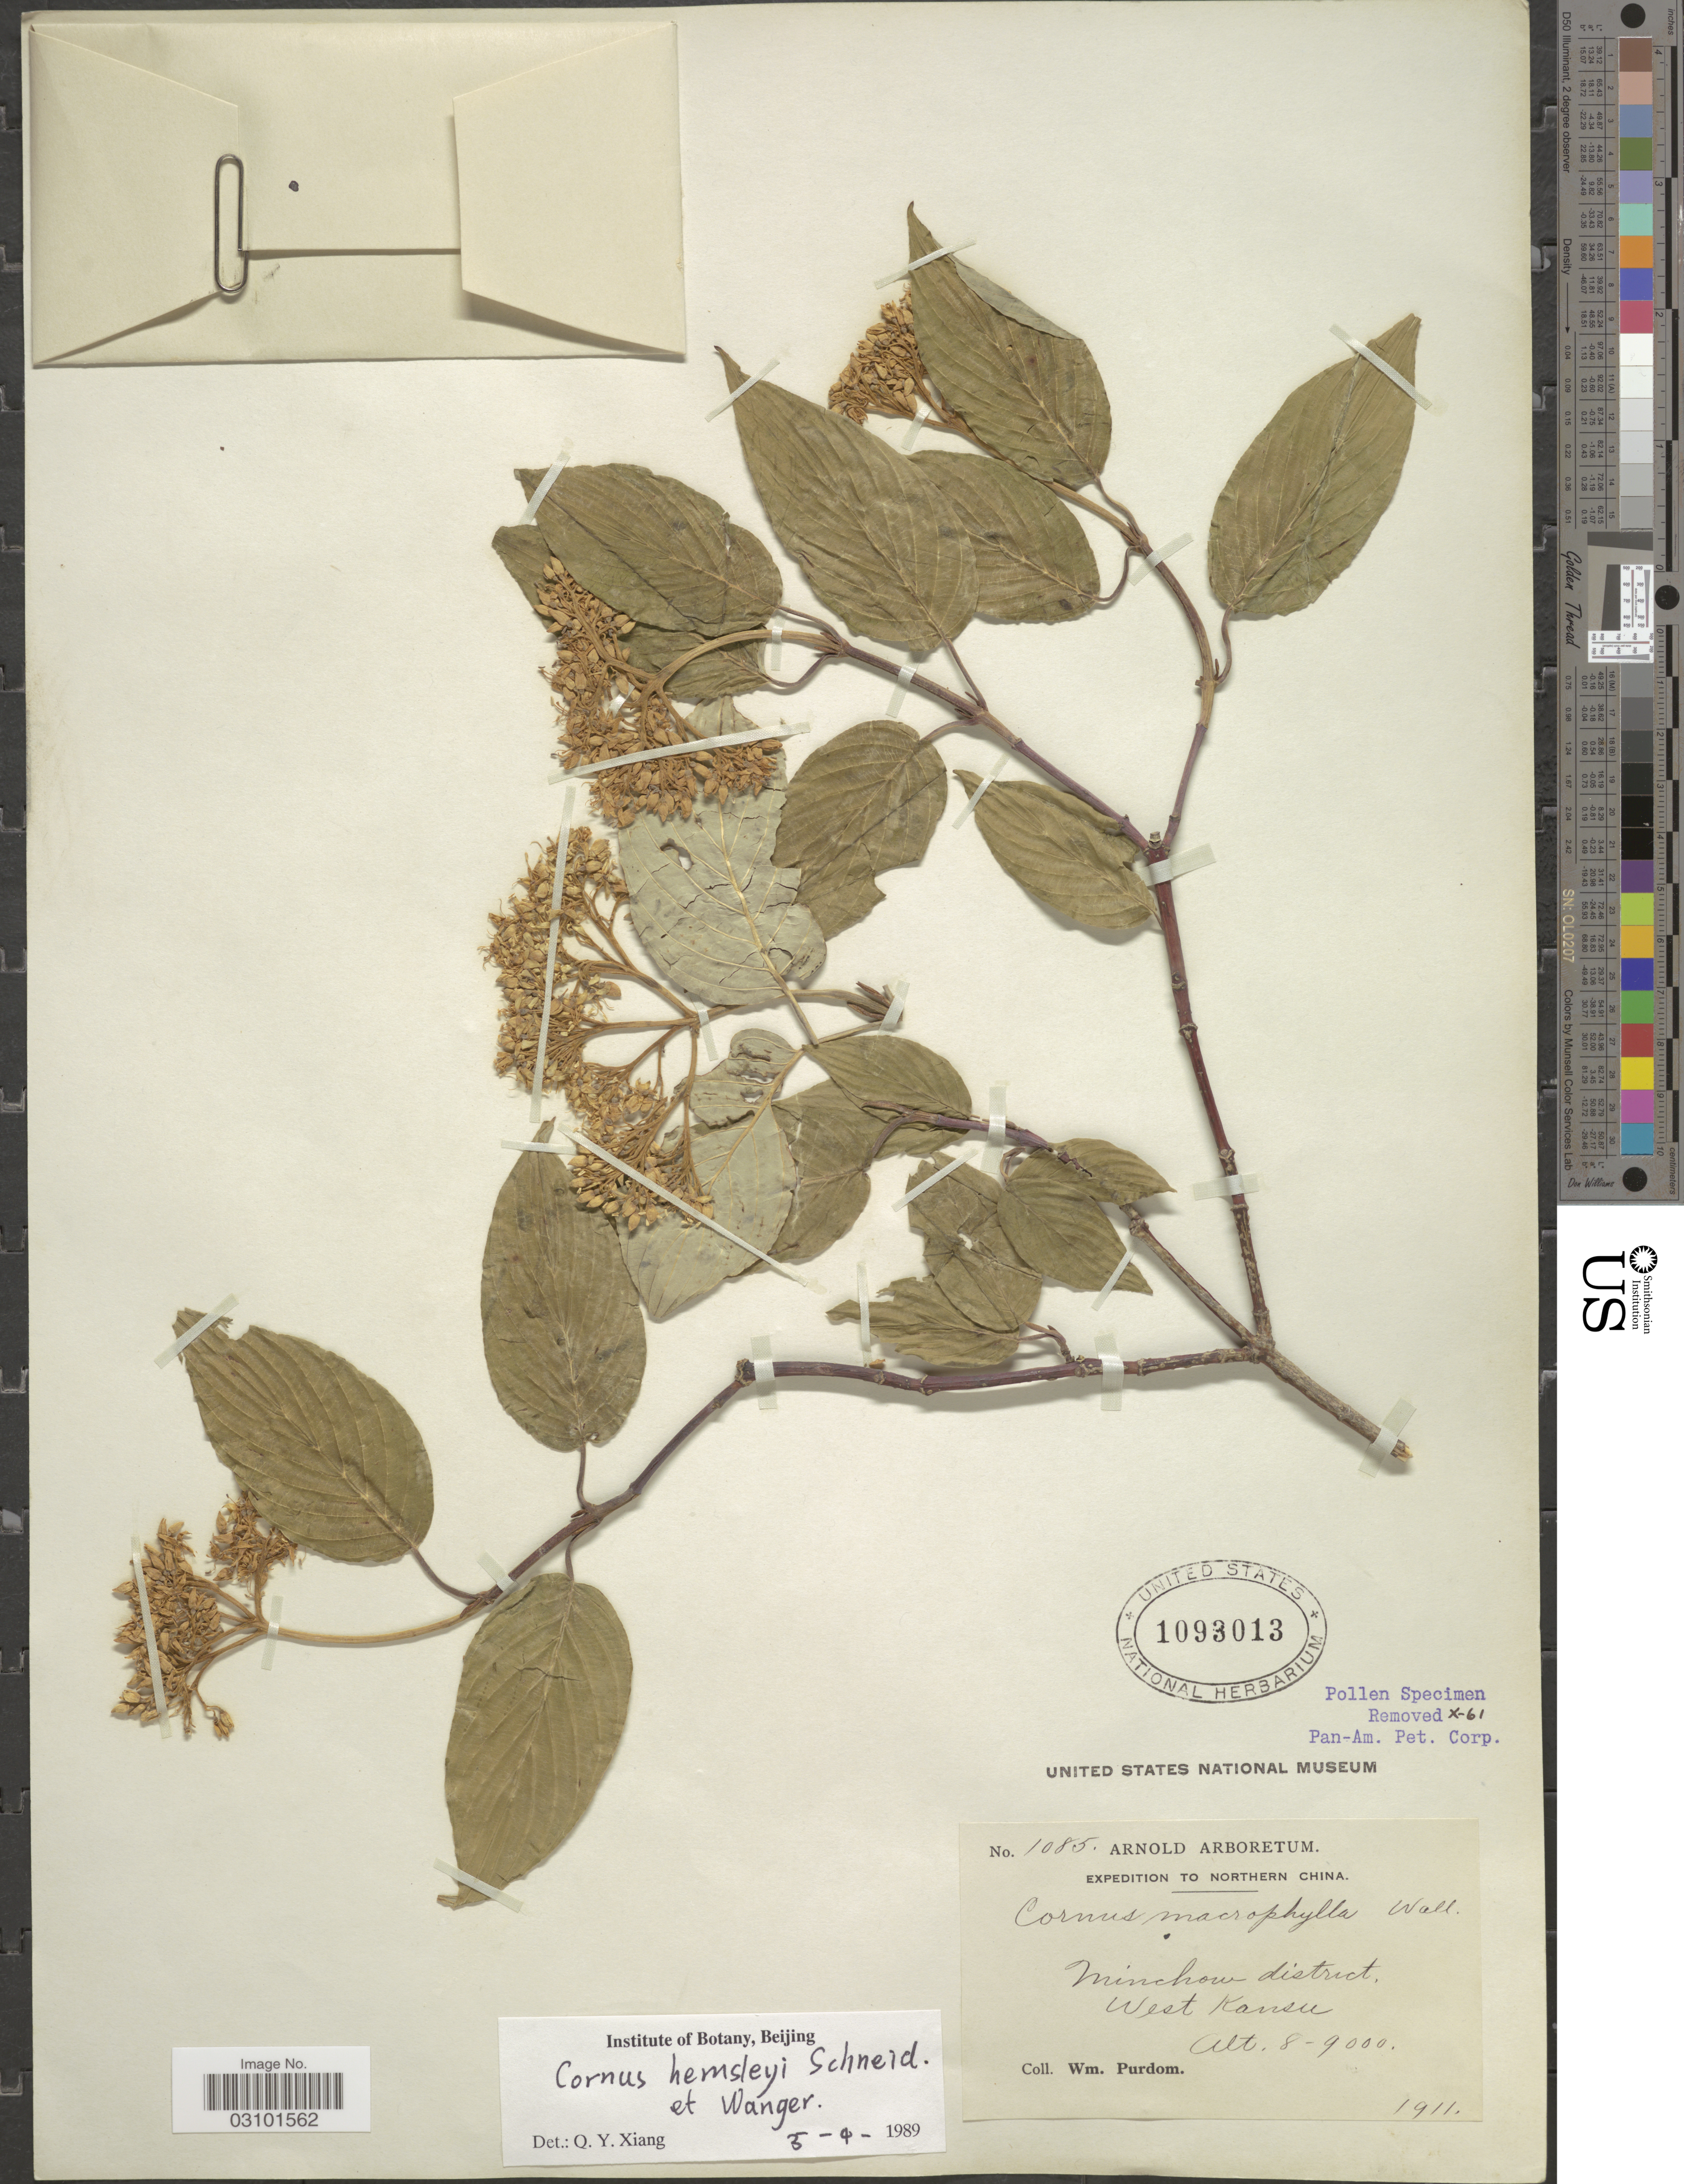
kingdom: Plantae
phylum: Tracheophyta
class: Magnoliopsida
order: Cornales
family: Cornaceae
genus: Cornus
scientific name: Cornus hemsleyi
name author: C.K. Schneid. & Wagnerin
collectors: W. Purdom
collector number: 1085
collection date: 1911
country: China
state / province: Gansu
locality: Northern China. Minchow district, West Kansu.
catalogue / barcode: US 1093013